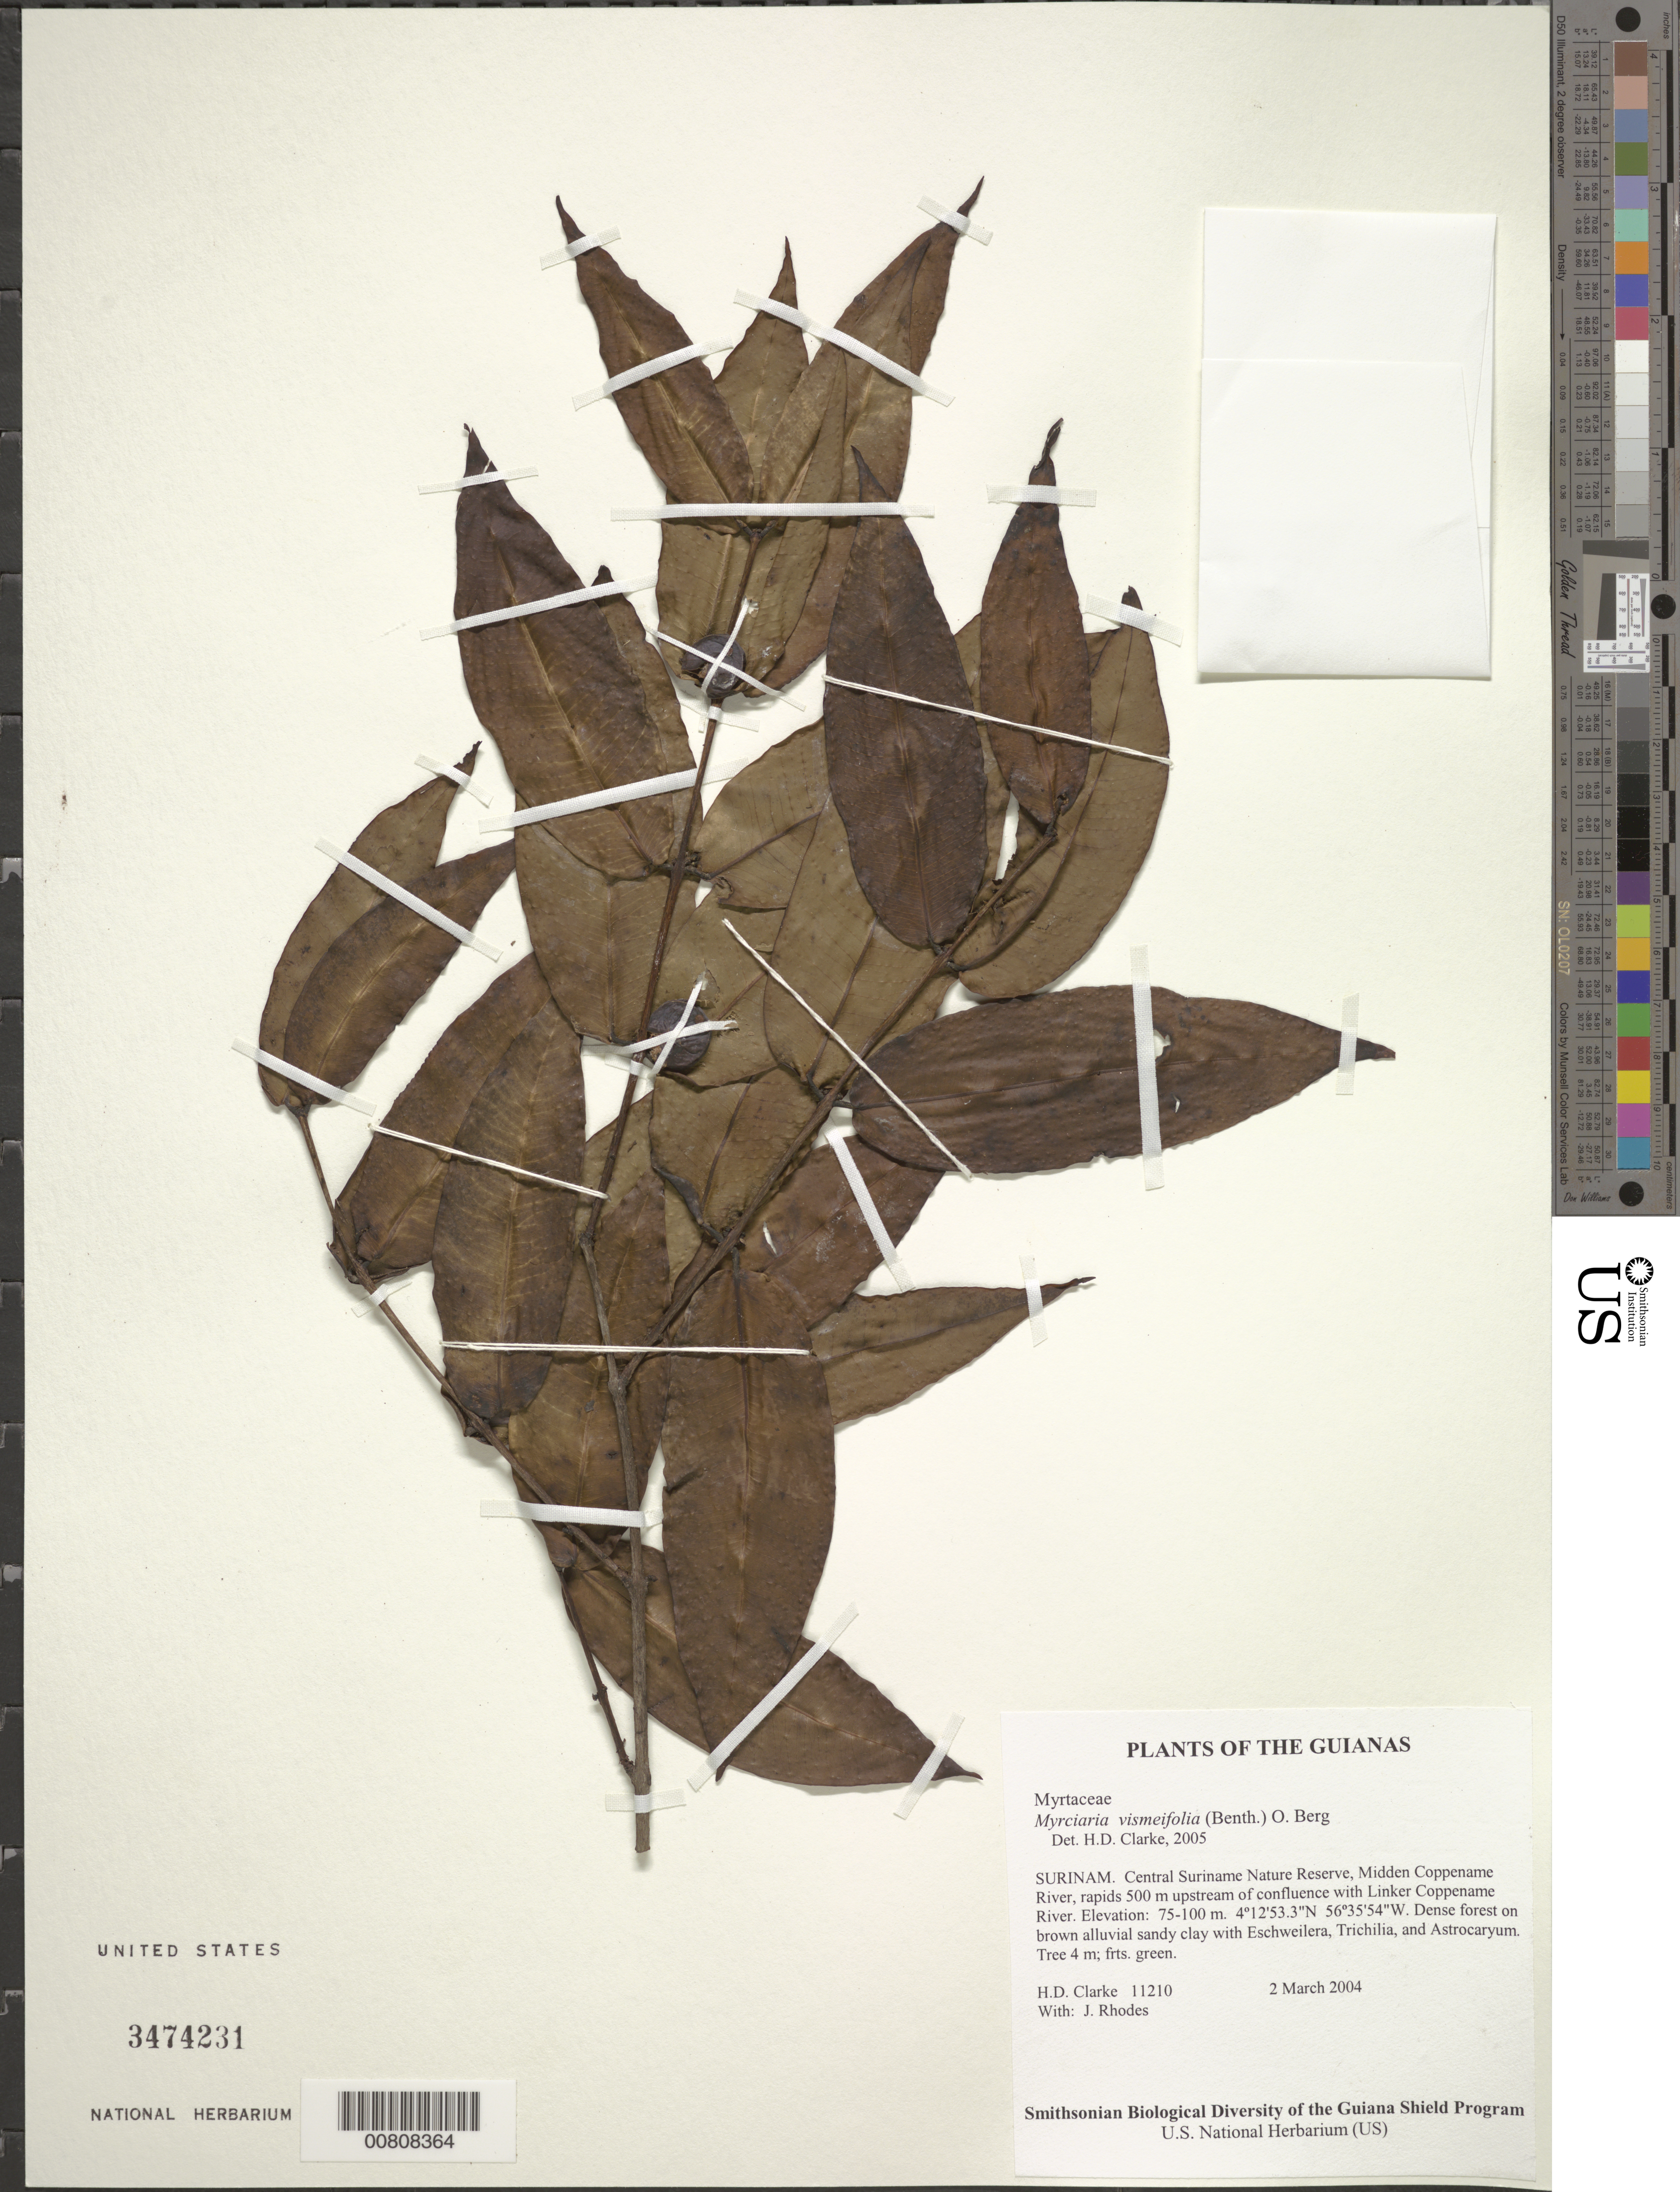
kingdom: Plantae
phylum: Tracheophyta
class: Magnoliopsida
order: Myrtales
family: Myrtaceae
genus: Myrciaria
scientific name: Myrciaria vismiifolia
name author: (Benth.) O. Berg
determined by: Clarke, H. D., University of North Carolina (Asheville)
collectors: H. D. Clarke & J. Rhodes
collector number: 11210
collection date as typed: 2 March 2004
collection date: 2004-03-02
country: Suriname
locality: Central Suriname Nature Reserve, Midden Coppename River, rapids 500 m upstream of confluence with Linker Coppename River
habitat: Dense forest on brown alluvial sandy clay with Eschweilera, Trichilia, and Astrocaryum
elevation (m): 75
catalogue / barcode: US 3474231